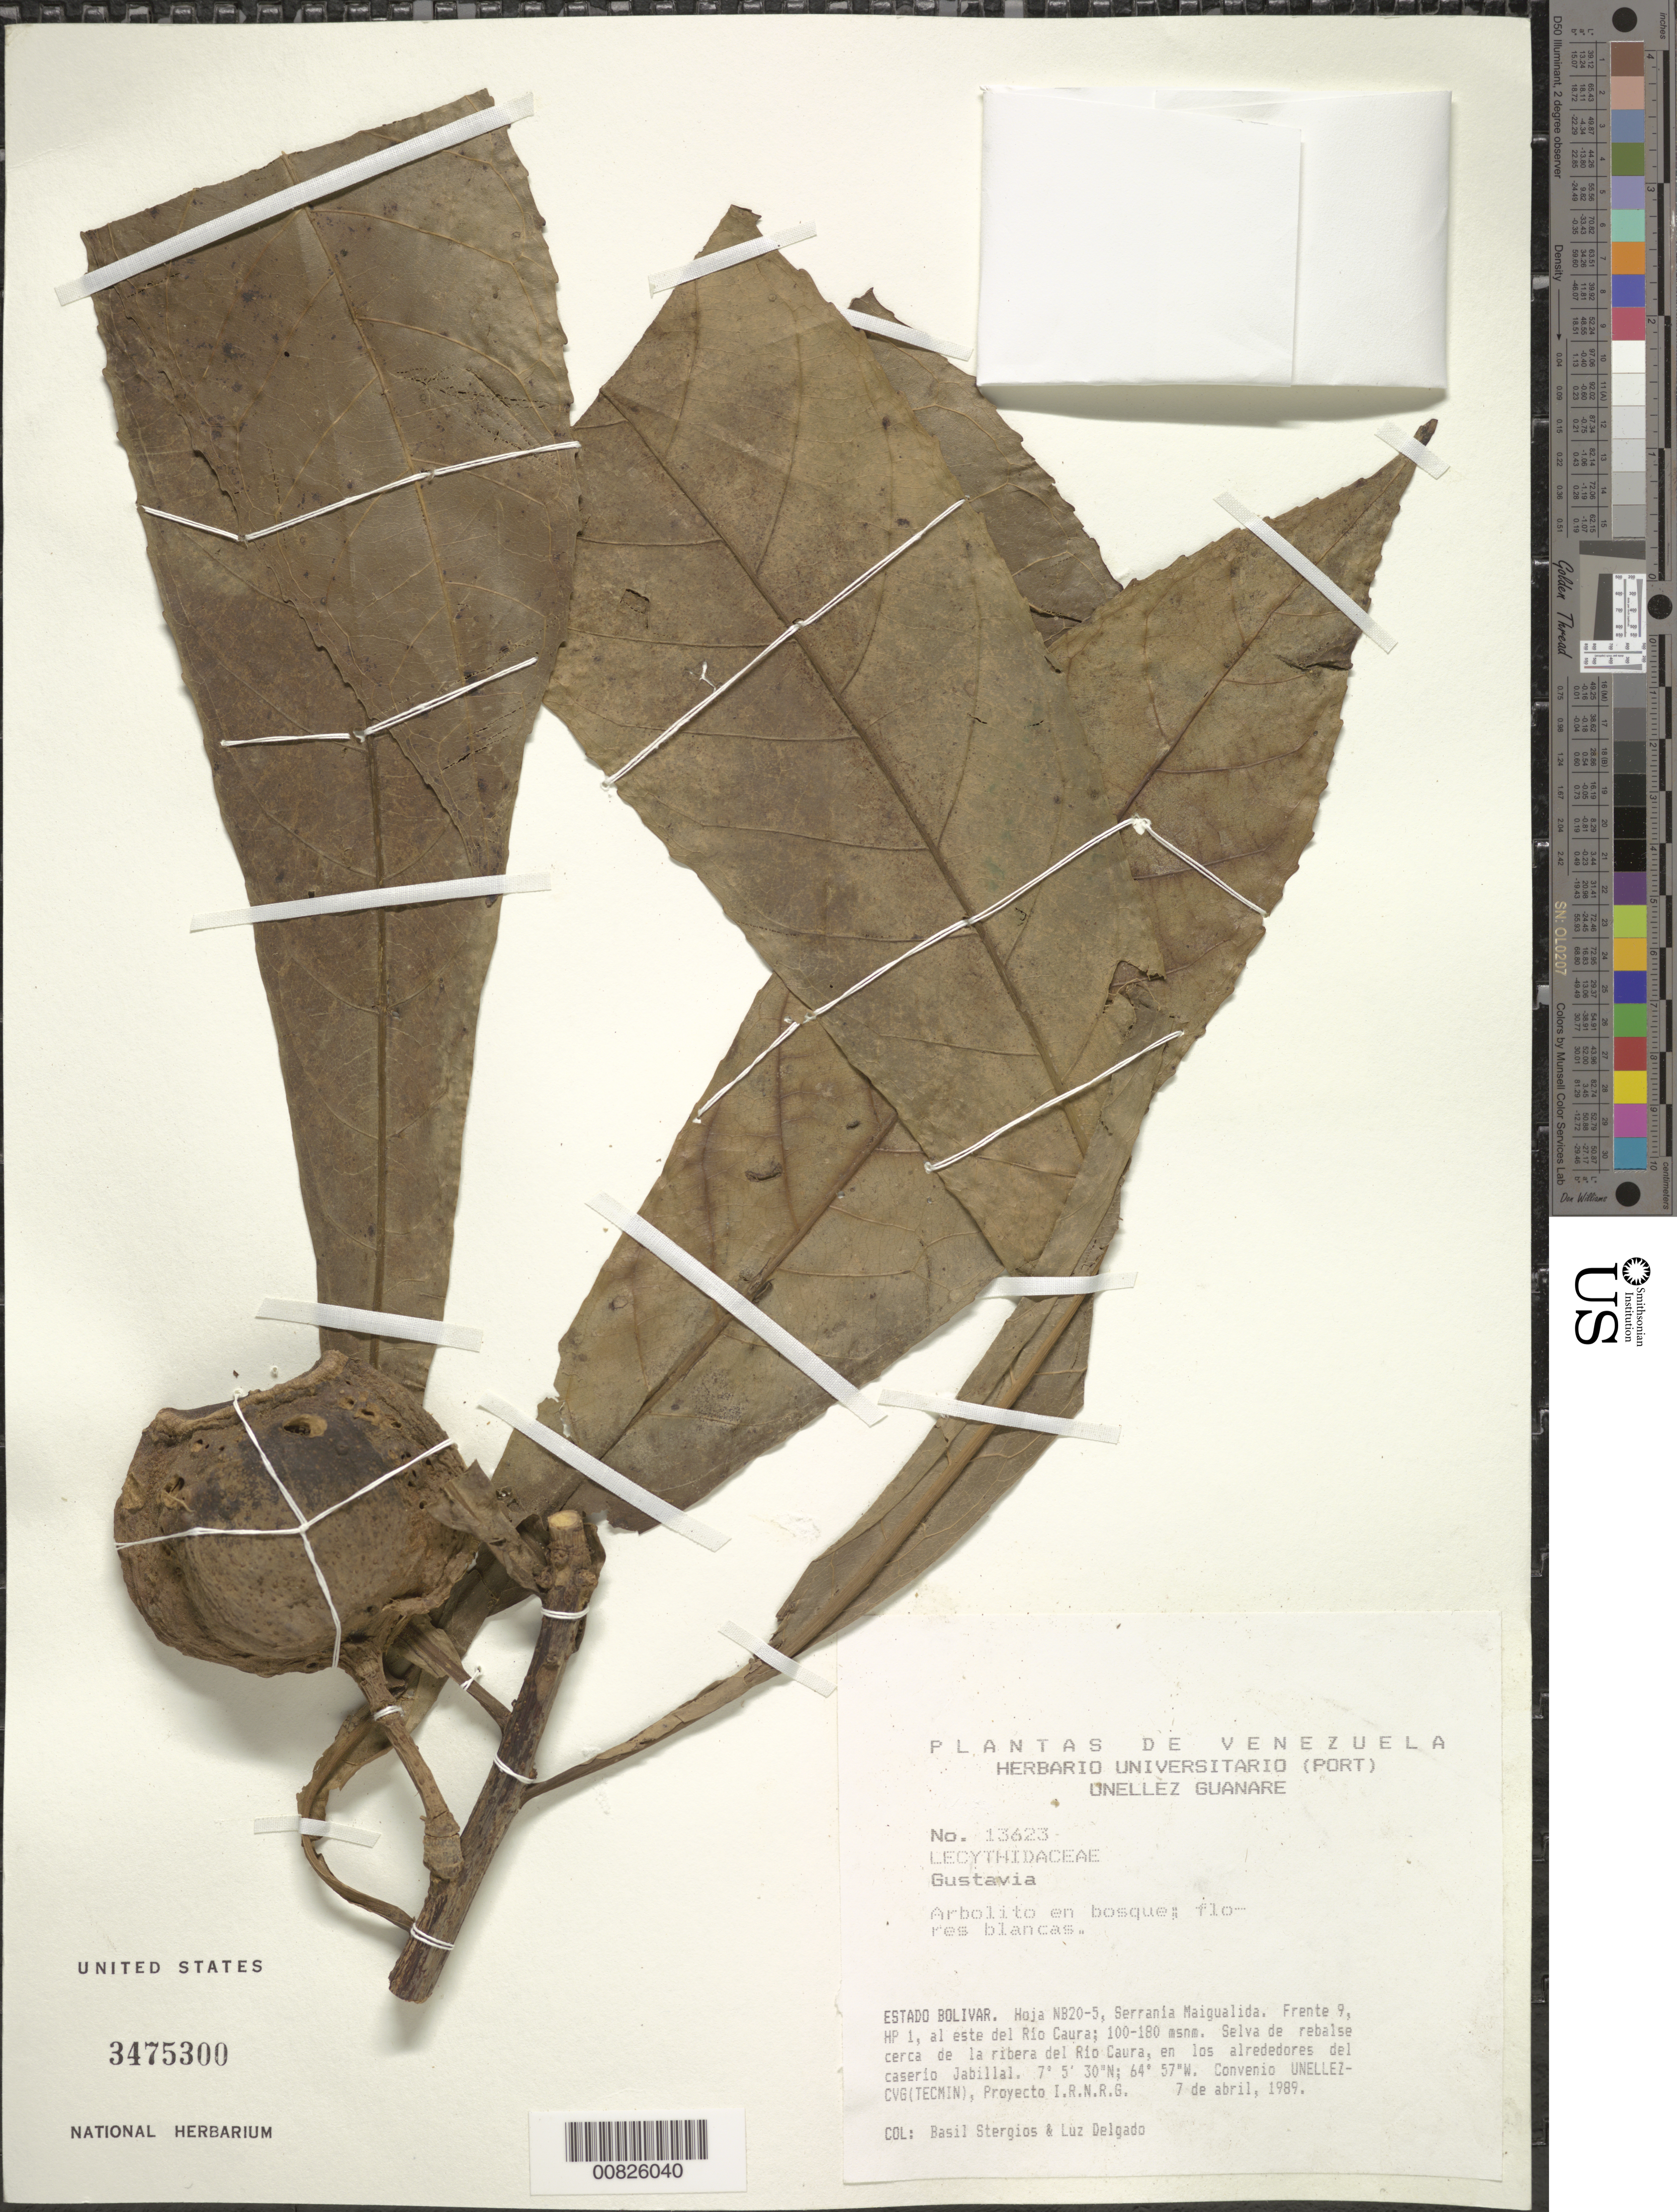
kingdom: Plantae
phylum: Tracheophyta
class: Magnoliopsida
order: Ericales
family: Lecythidaceae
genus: Gustavia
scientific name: Gustavia sp.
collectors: B. G. Stergios & L. Delgado V.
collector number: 13623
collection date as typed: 7-Apr-89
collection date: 1989-04-07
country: Venezuela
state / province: Bolívar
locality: Serrania Maigualida, E del río Caura, alrededores de Jabillal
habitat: Selva de rebalse cerca de la ribera del río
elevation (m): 100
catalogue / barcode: US 3475300